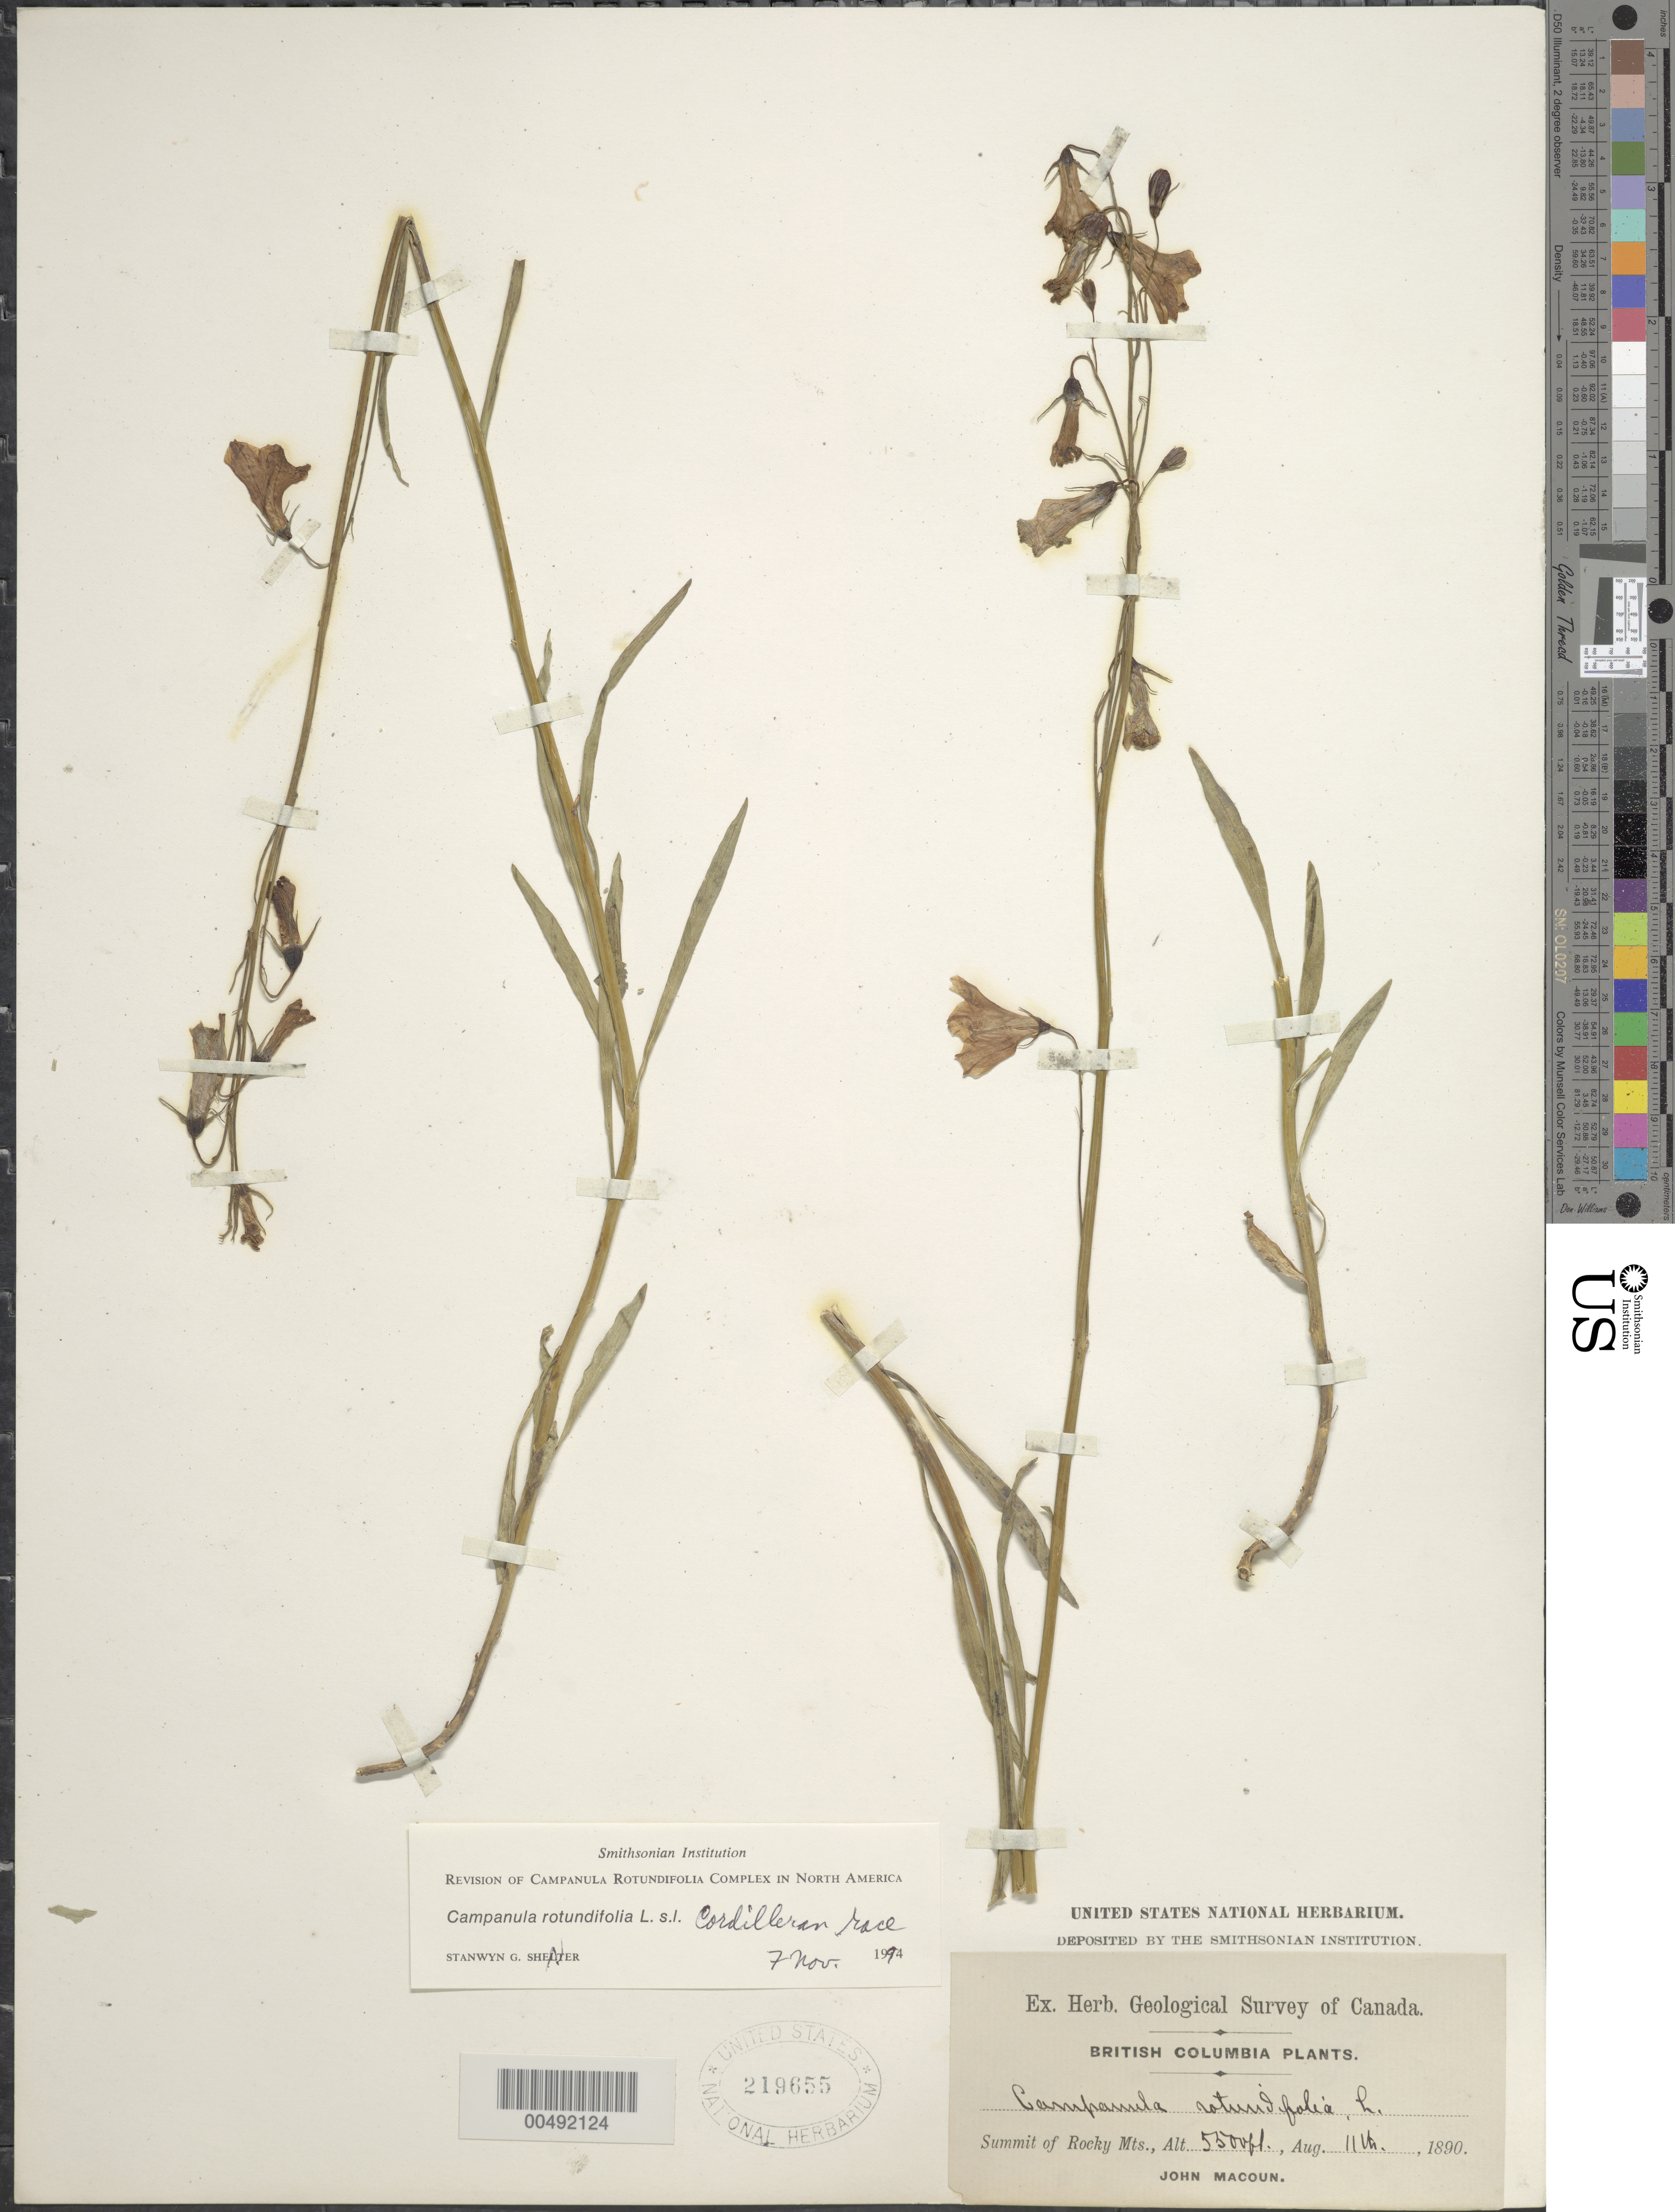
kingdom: Plantae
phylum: Tracheophyta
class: Magnoliopsida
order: Asterales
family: Campanulaceae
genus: Campanula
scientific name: Campanula rotundifolia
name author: L.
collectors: J. Macoun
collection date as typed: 11 Aug 1890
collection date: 1890-08-11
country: Canada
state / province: British Columbia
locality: summit of Rocky Mts.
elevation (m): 1676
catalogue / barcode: US 219655